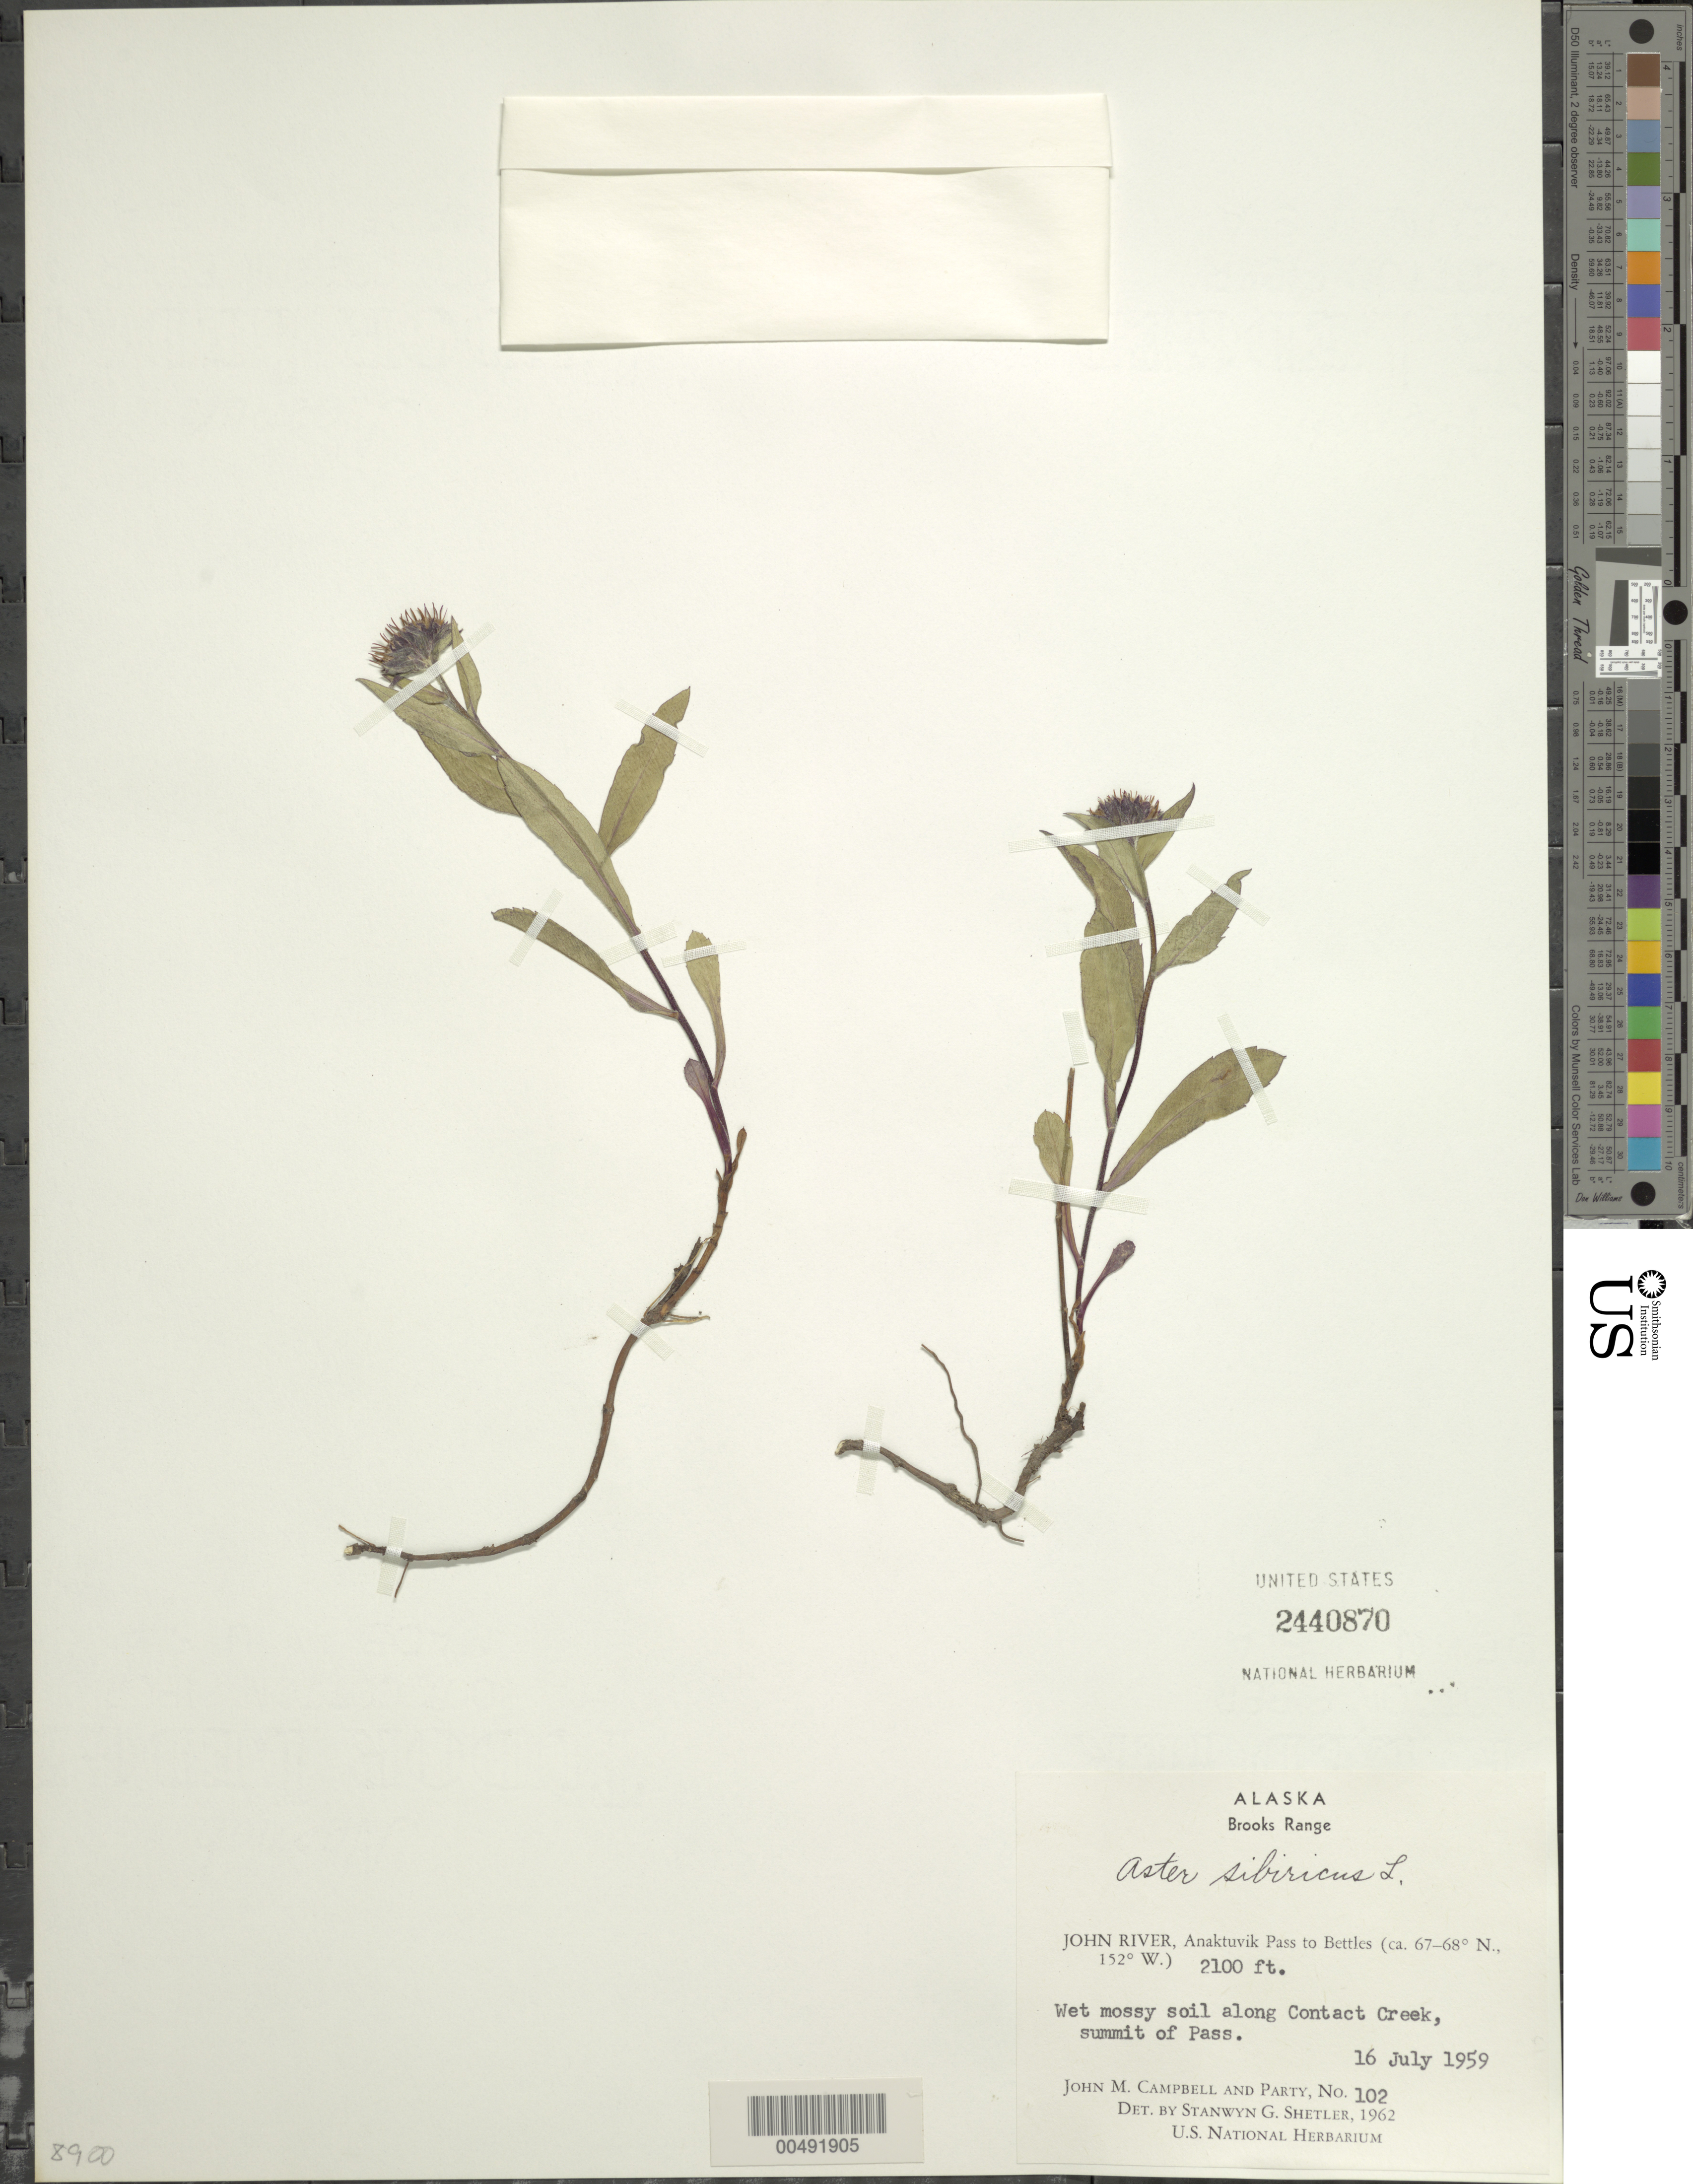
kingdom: Plantae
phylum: Tracheophyta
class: Magnoliopsida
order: Asterales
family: Asteraceae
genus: Eurybia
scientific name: Eurybia sibirica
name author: (L.) G.L. Nesom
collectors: J. M. Campbell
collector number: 102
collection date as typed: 16 Jul 1959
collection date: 1959-07-16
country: United States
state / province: Alaska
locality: Brooks Range, John River, summit of Anaktuvuk Pass, along Contact Creek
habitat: wet mossy soil along Creek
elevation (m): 640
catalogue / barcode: US 2440870